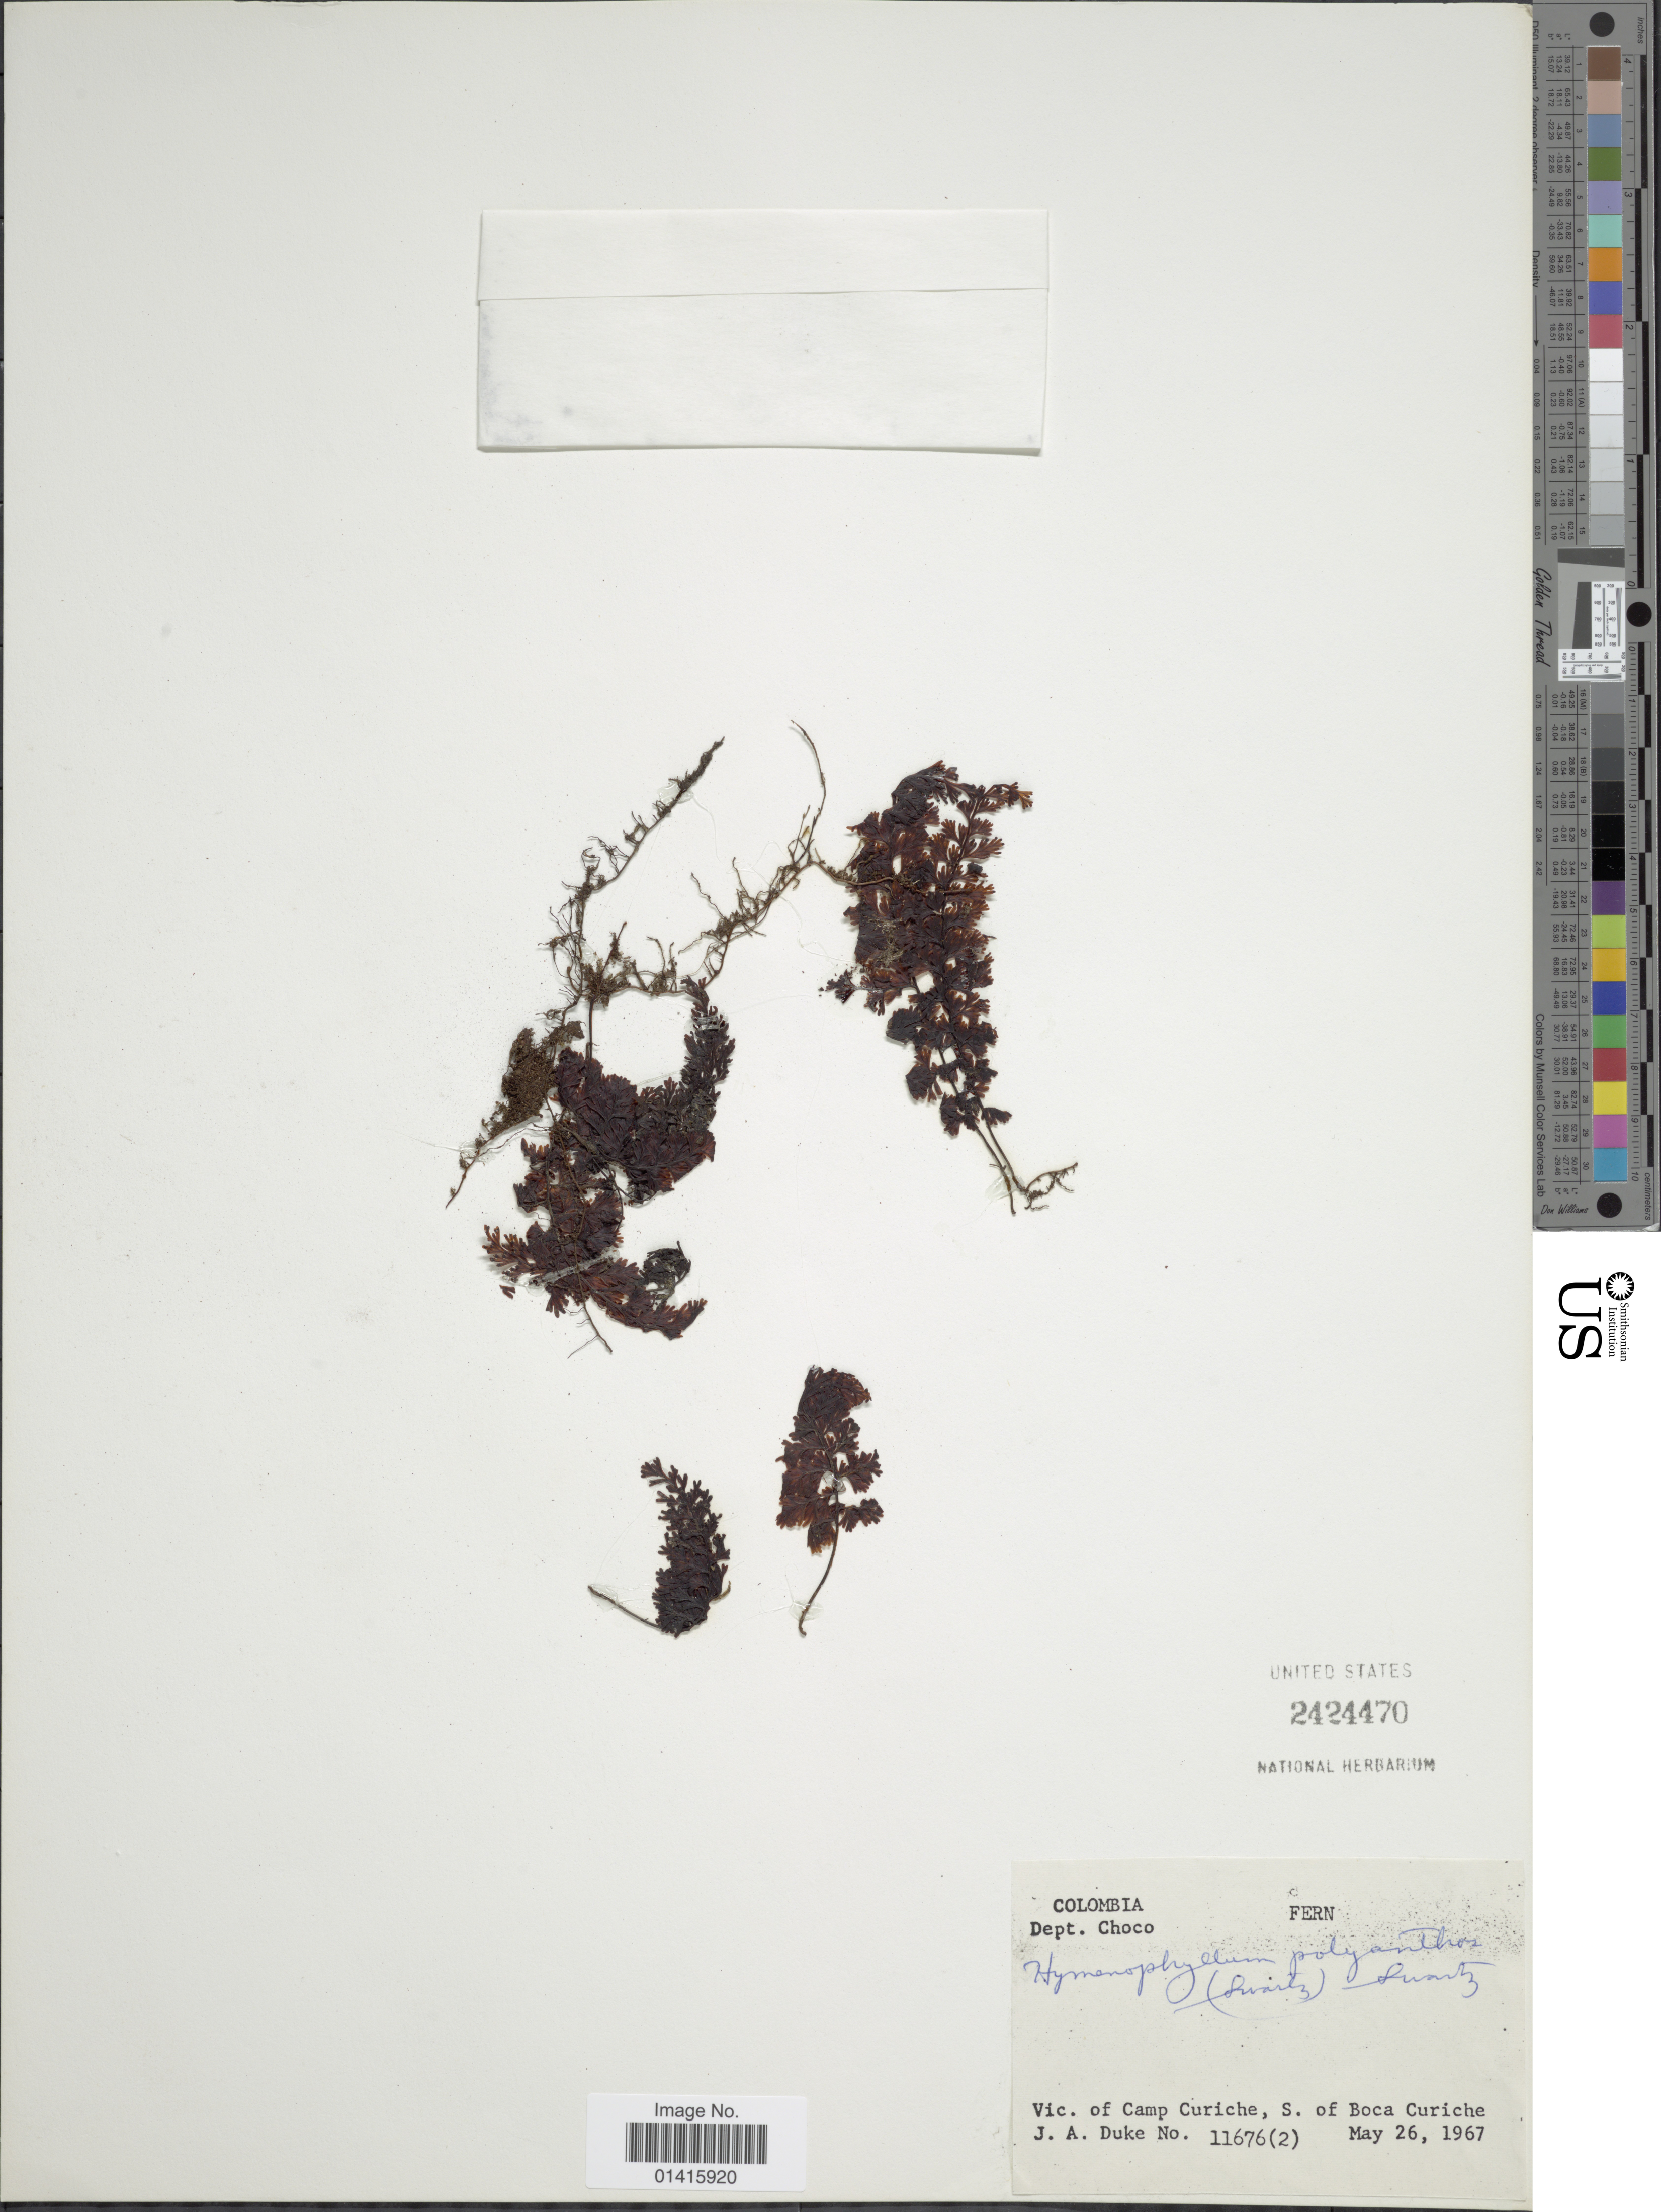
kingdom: Plantae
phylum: Tracheophyta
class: Polypodiopsida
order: Hymenophyllales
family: Hymenophyllaceae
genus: Hymenophyllum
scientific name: Hymenophyllum decurrens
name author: (Jacq.) Sw.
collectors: J. A. Duke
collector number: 11676(2)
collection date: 1967-05-26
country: Colombia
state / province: Chocó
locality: Dept. Choco, Vic. of Camp Curiche, S. of Boca Curiche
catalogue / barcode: US 2424470